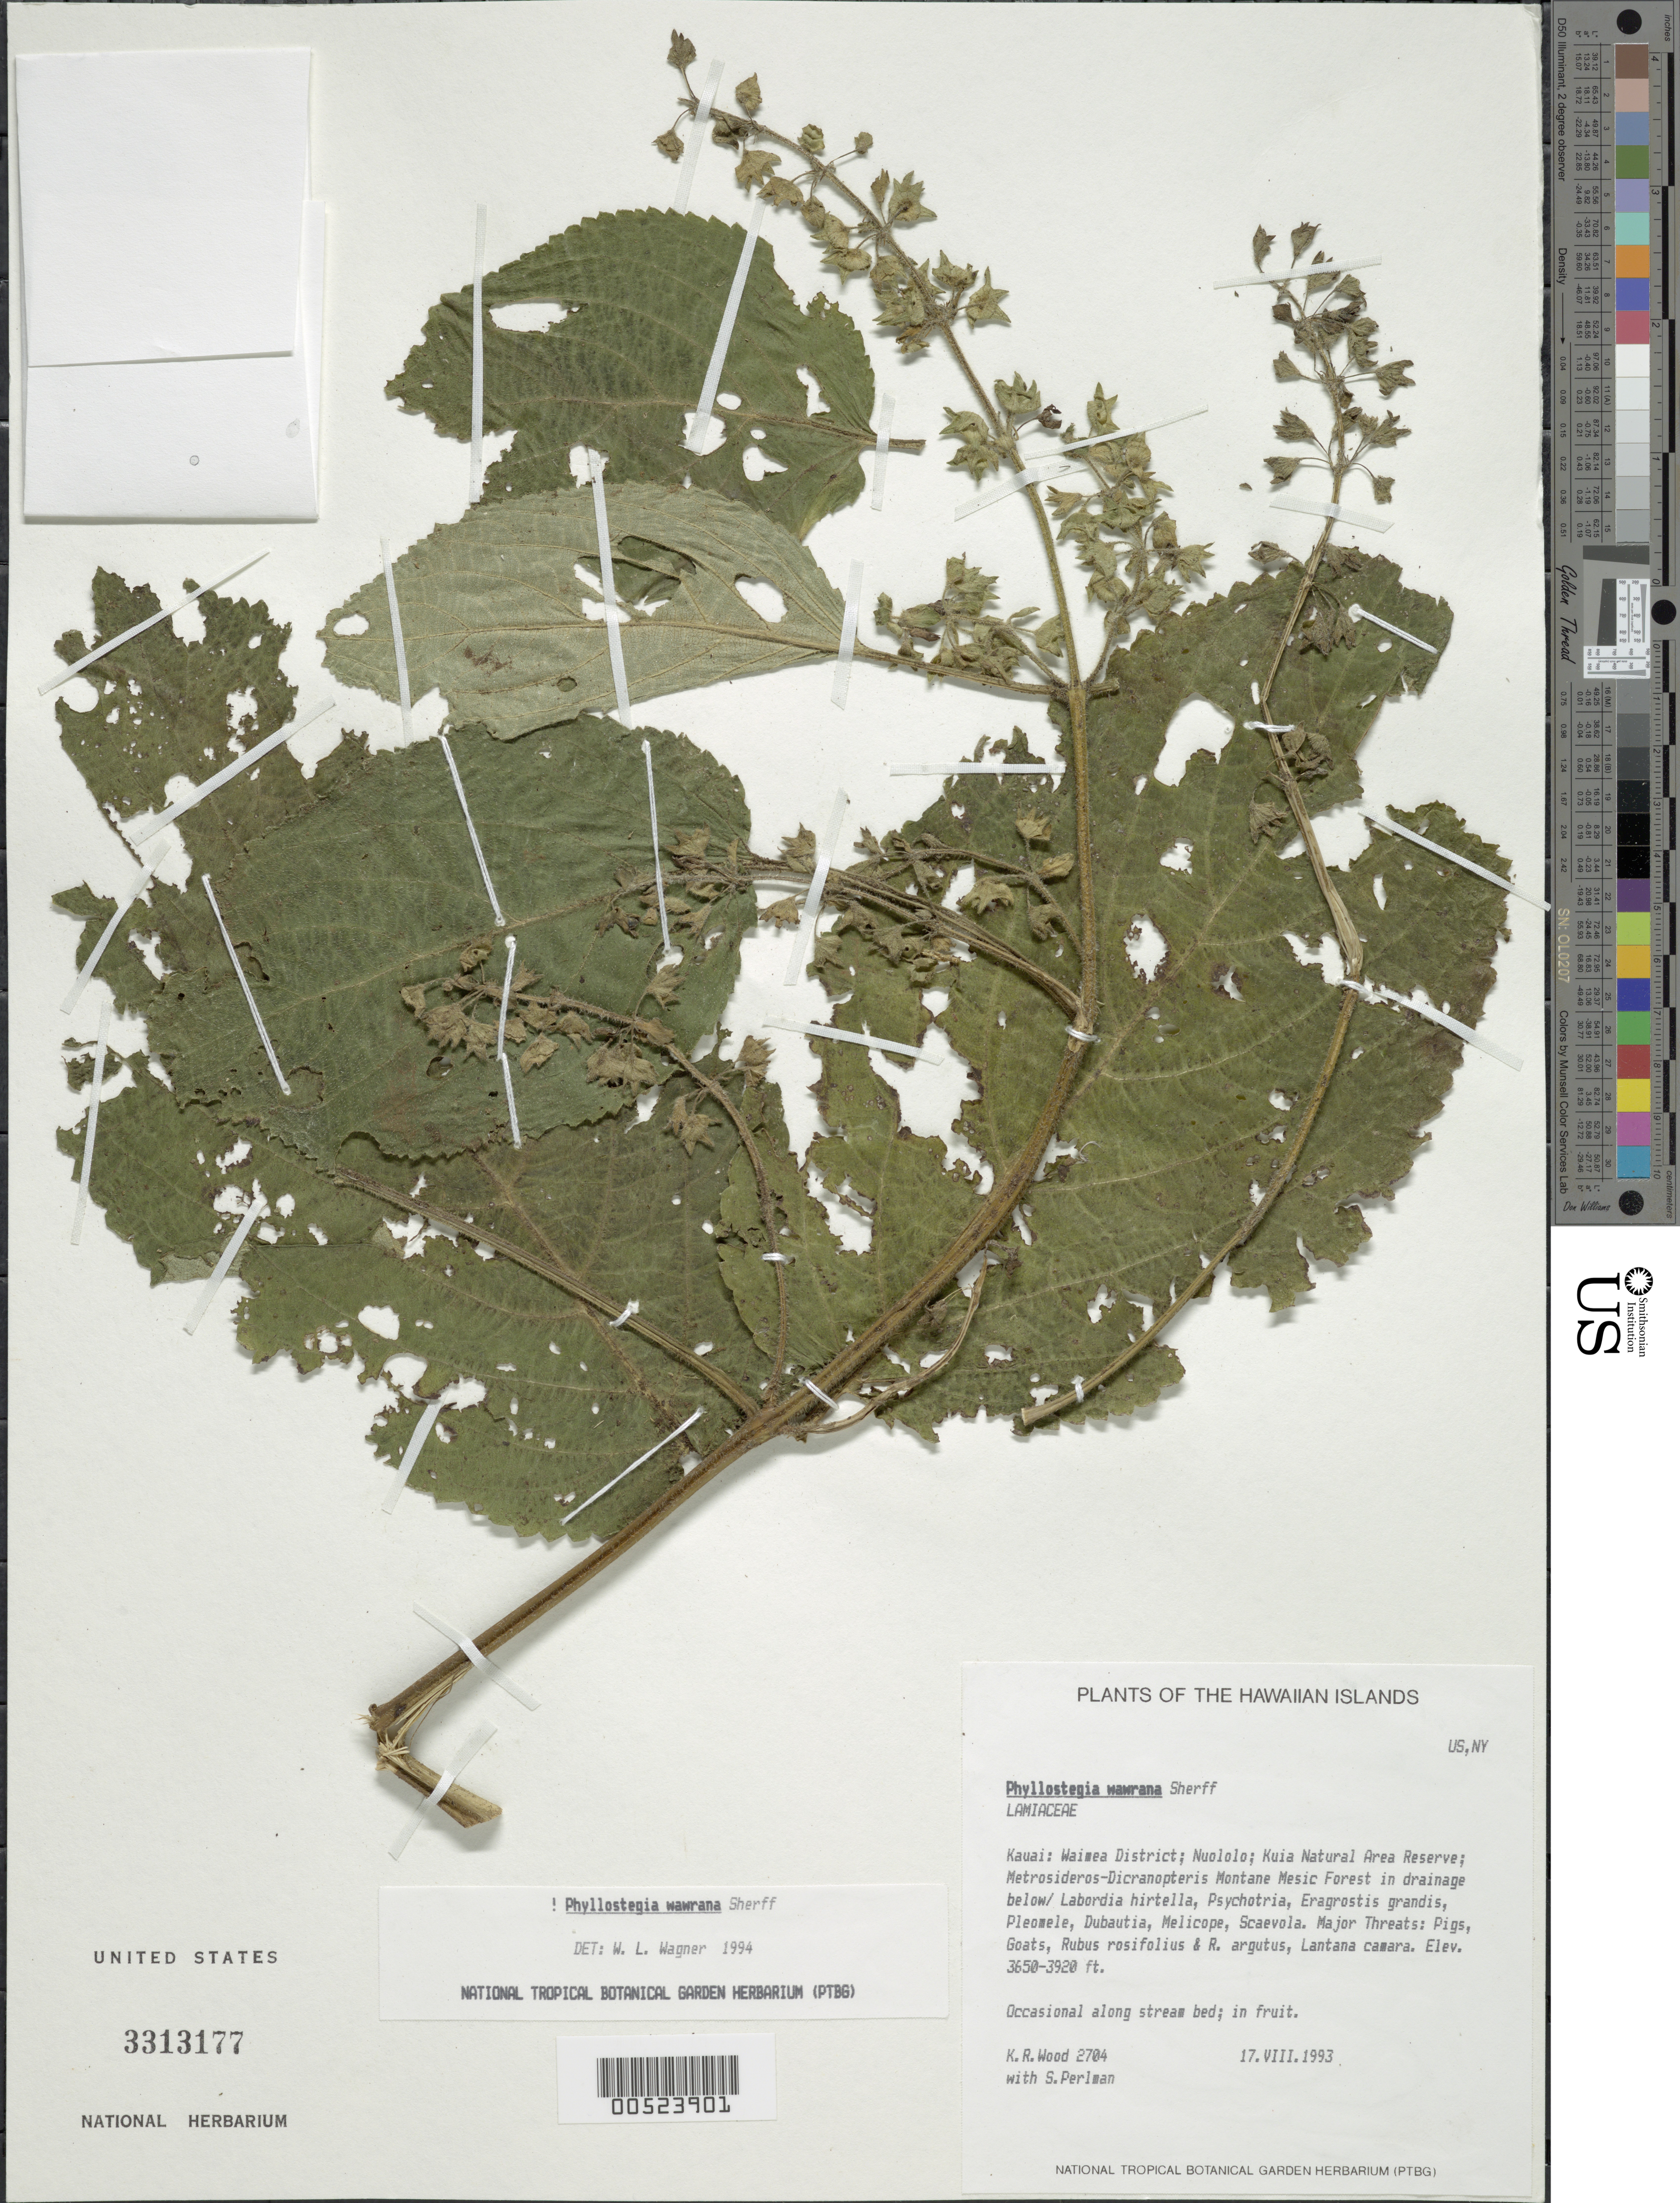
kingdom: Plantae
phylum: Tracheophyta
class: Magnoliopsida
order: Lamiales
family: Lamiaceae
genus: Phyllostegia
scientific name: Phyllostegia wawrana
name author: Sherff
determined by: Wagner, W. L., (BOT), Smithsonian Institution - National Museum of Natural History (UNITED STATES)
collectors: K. R. Wood & S. P. Perlman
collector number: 2704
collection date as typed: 17 Aug 1993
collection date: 1993-08-17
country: United States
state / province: Hawaii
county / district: Kauai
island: Kaua'i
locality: Waimea Dist, Nuololo, Kuia Natural Area Reserve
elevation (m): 1113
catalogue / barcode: US 3313177